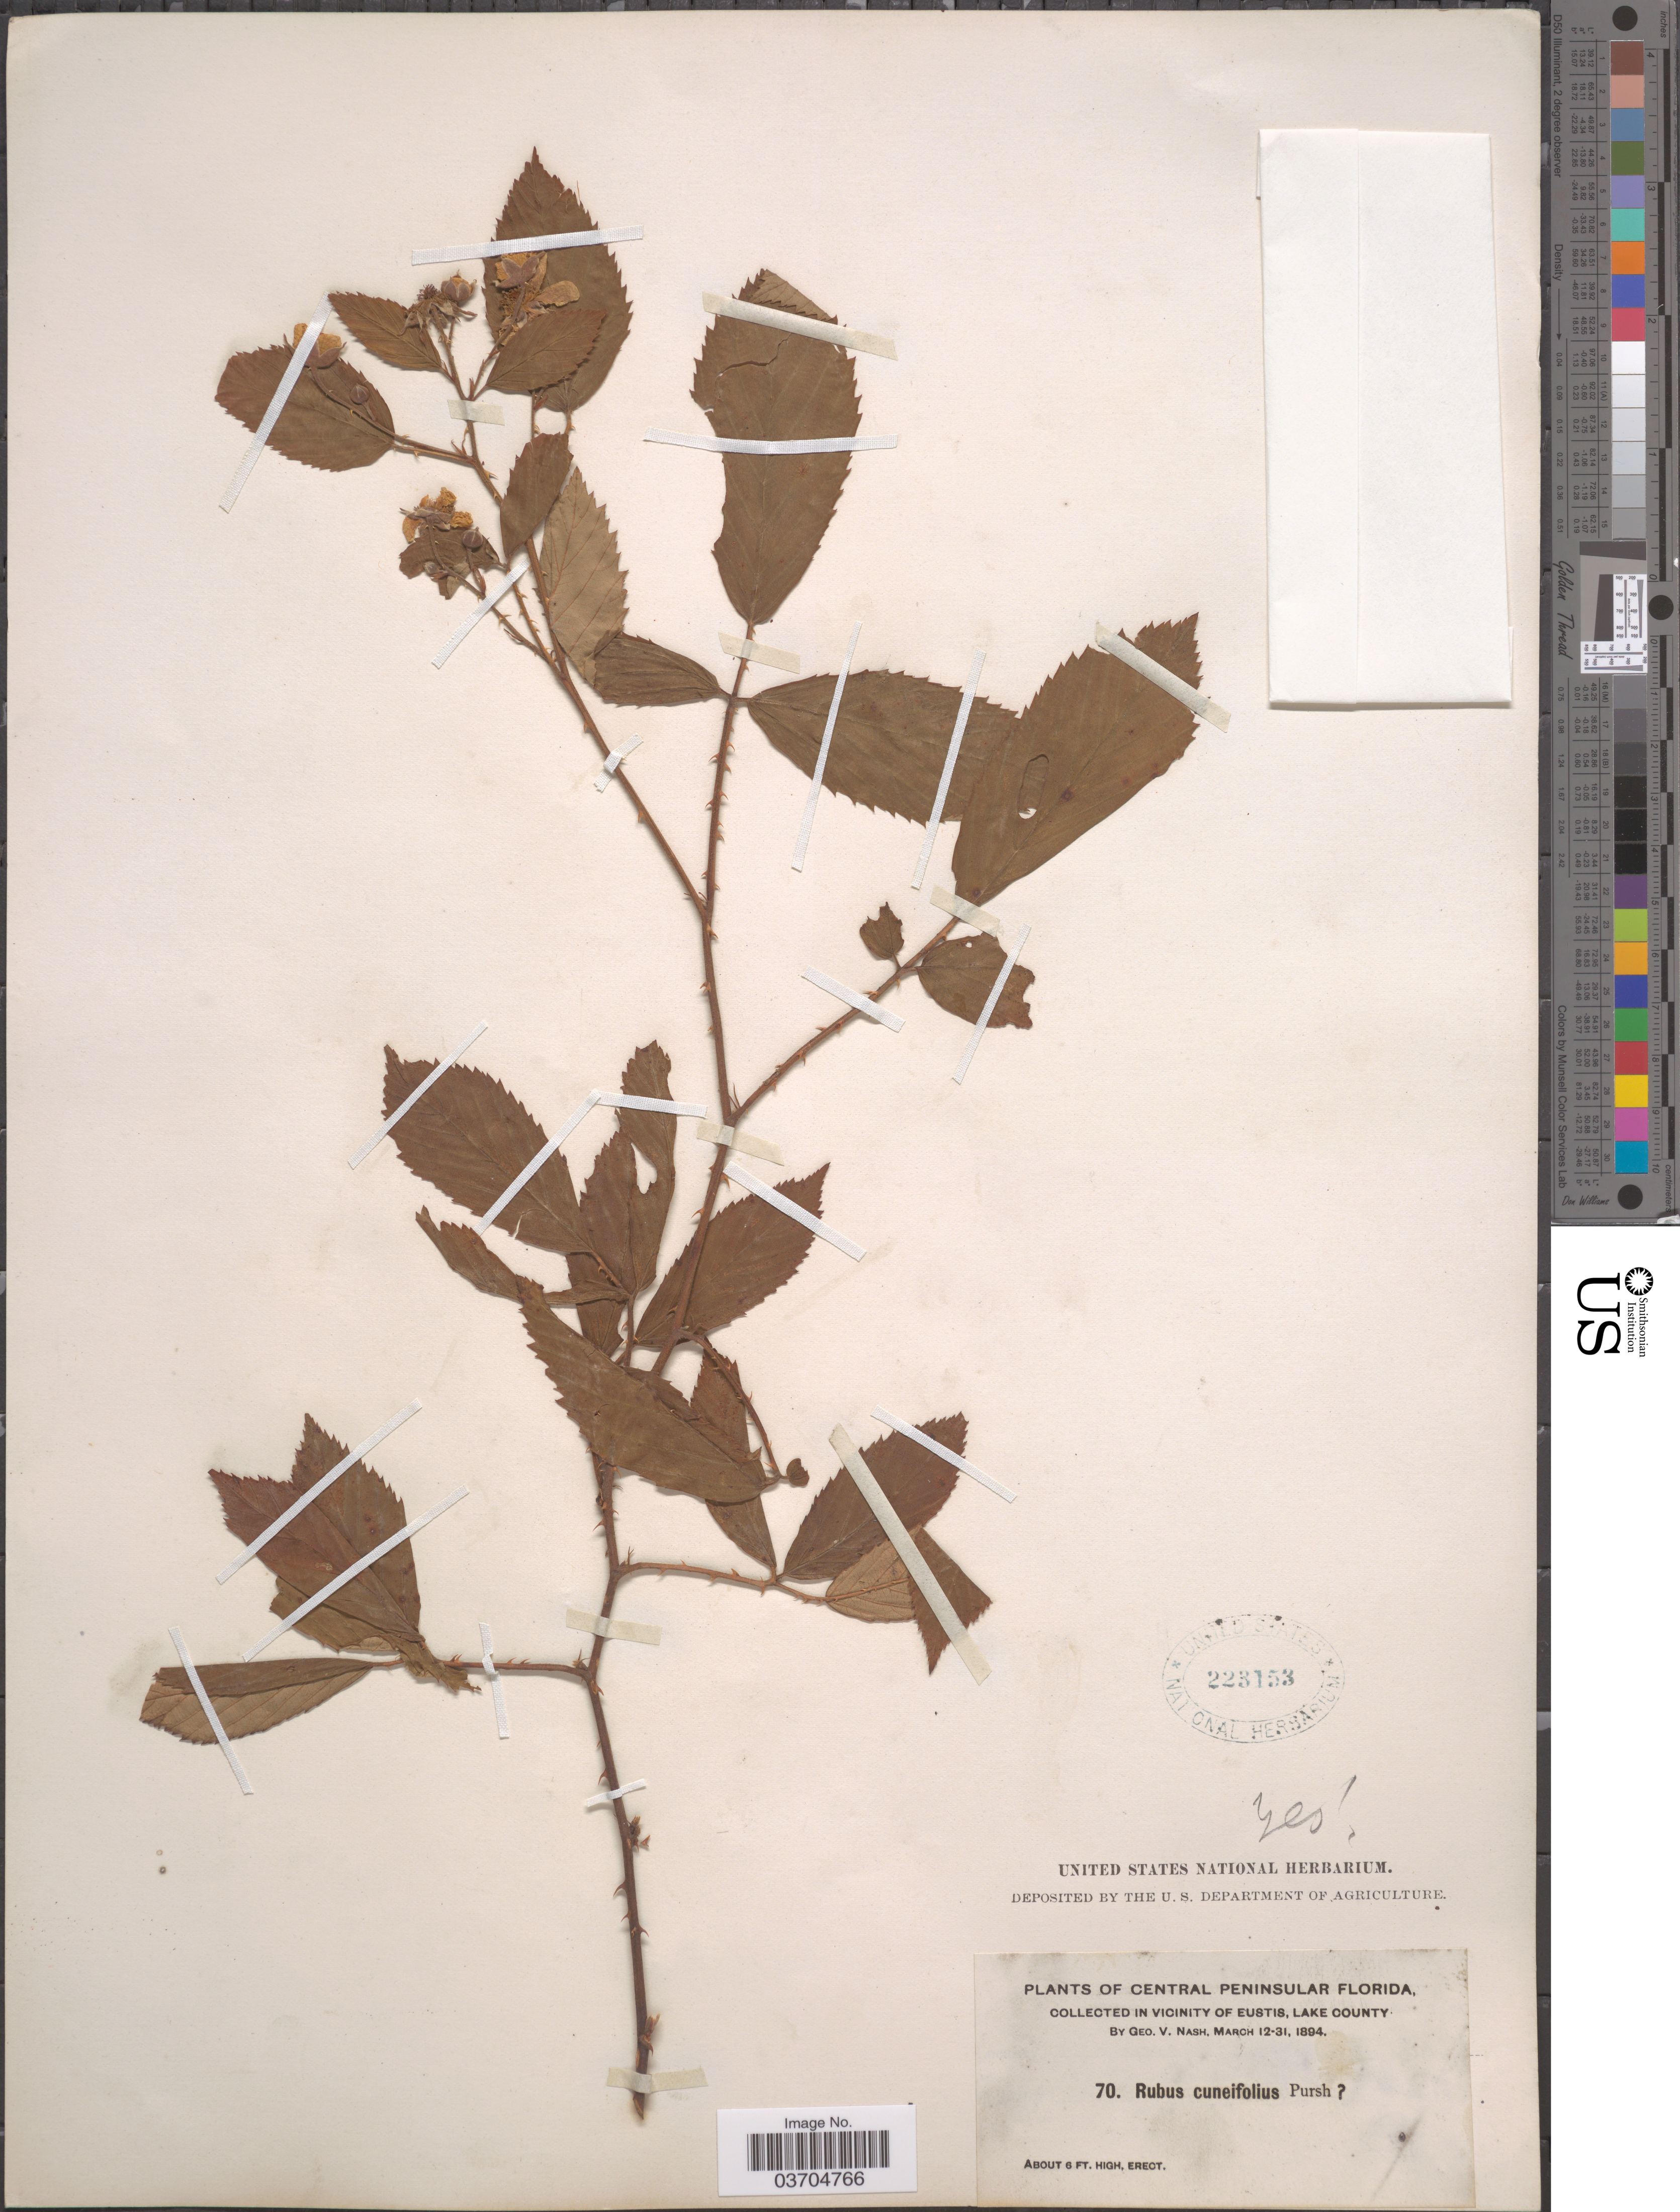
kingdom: Plantae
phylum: Tracheophyta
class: Magnoliopsida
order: Rosales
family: Rosaceae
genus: Rubus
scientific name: Rubus cuneifolius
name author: Pursh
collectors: G. V. Nash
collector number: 70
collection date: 1894-03-12/1894-03-31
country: United States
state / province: Florida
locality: Central Peninsular Florida. In Vicinity of Eustis, Lake County.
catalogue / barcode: US 223153